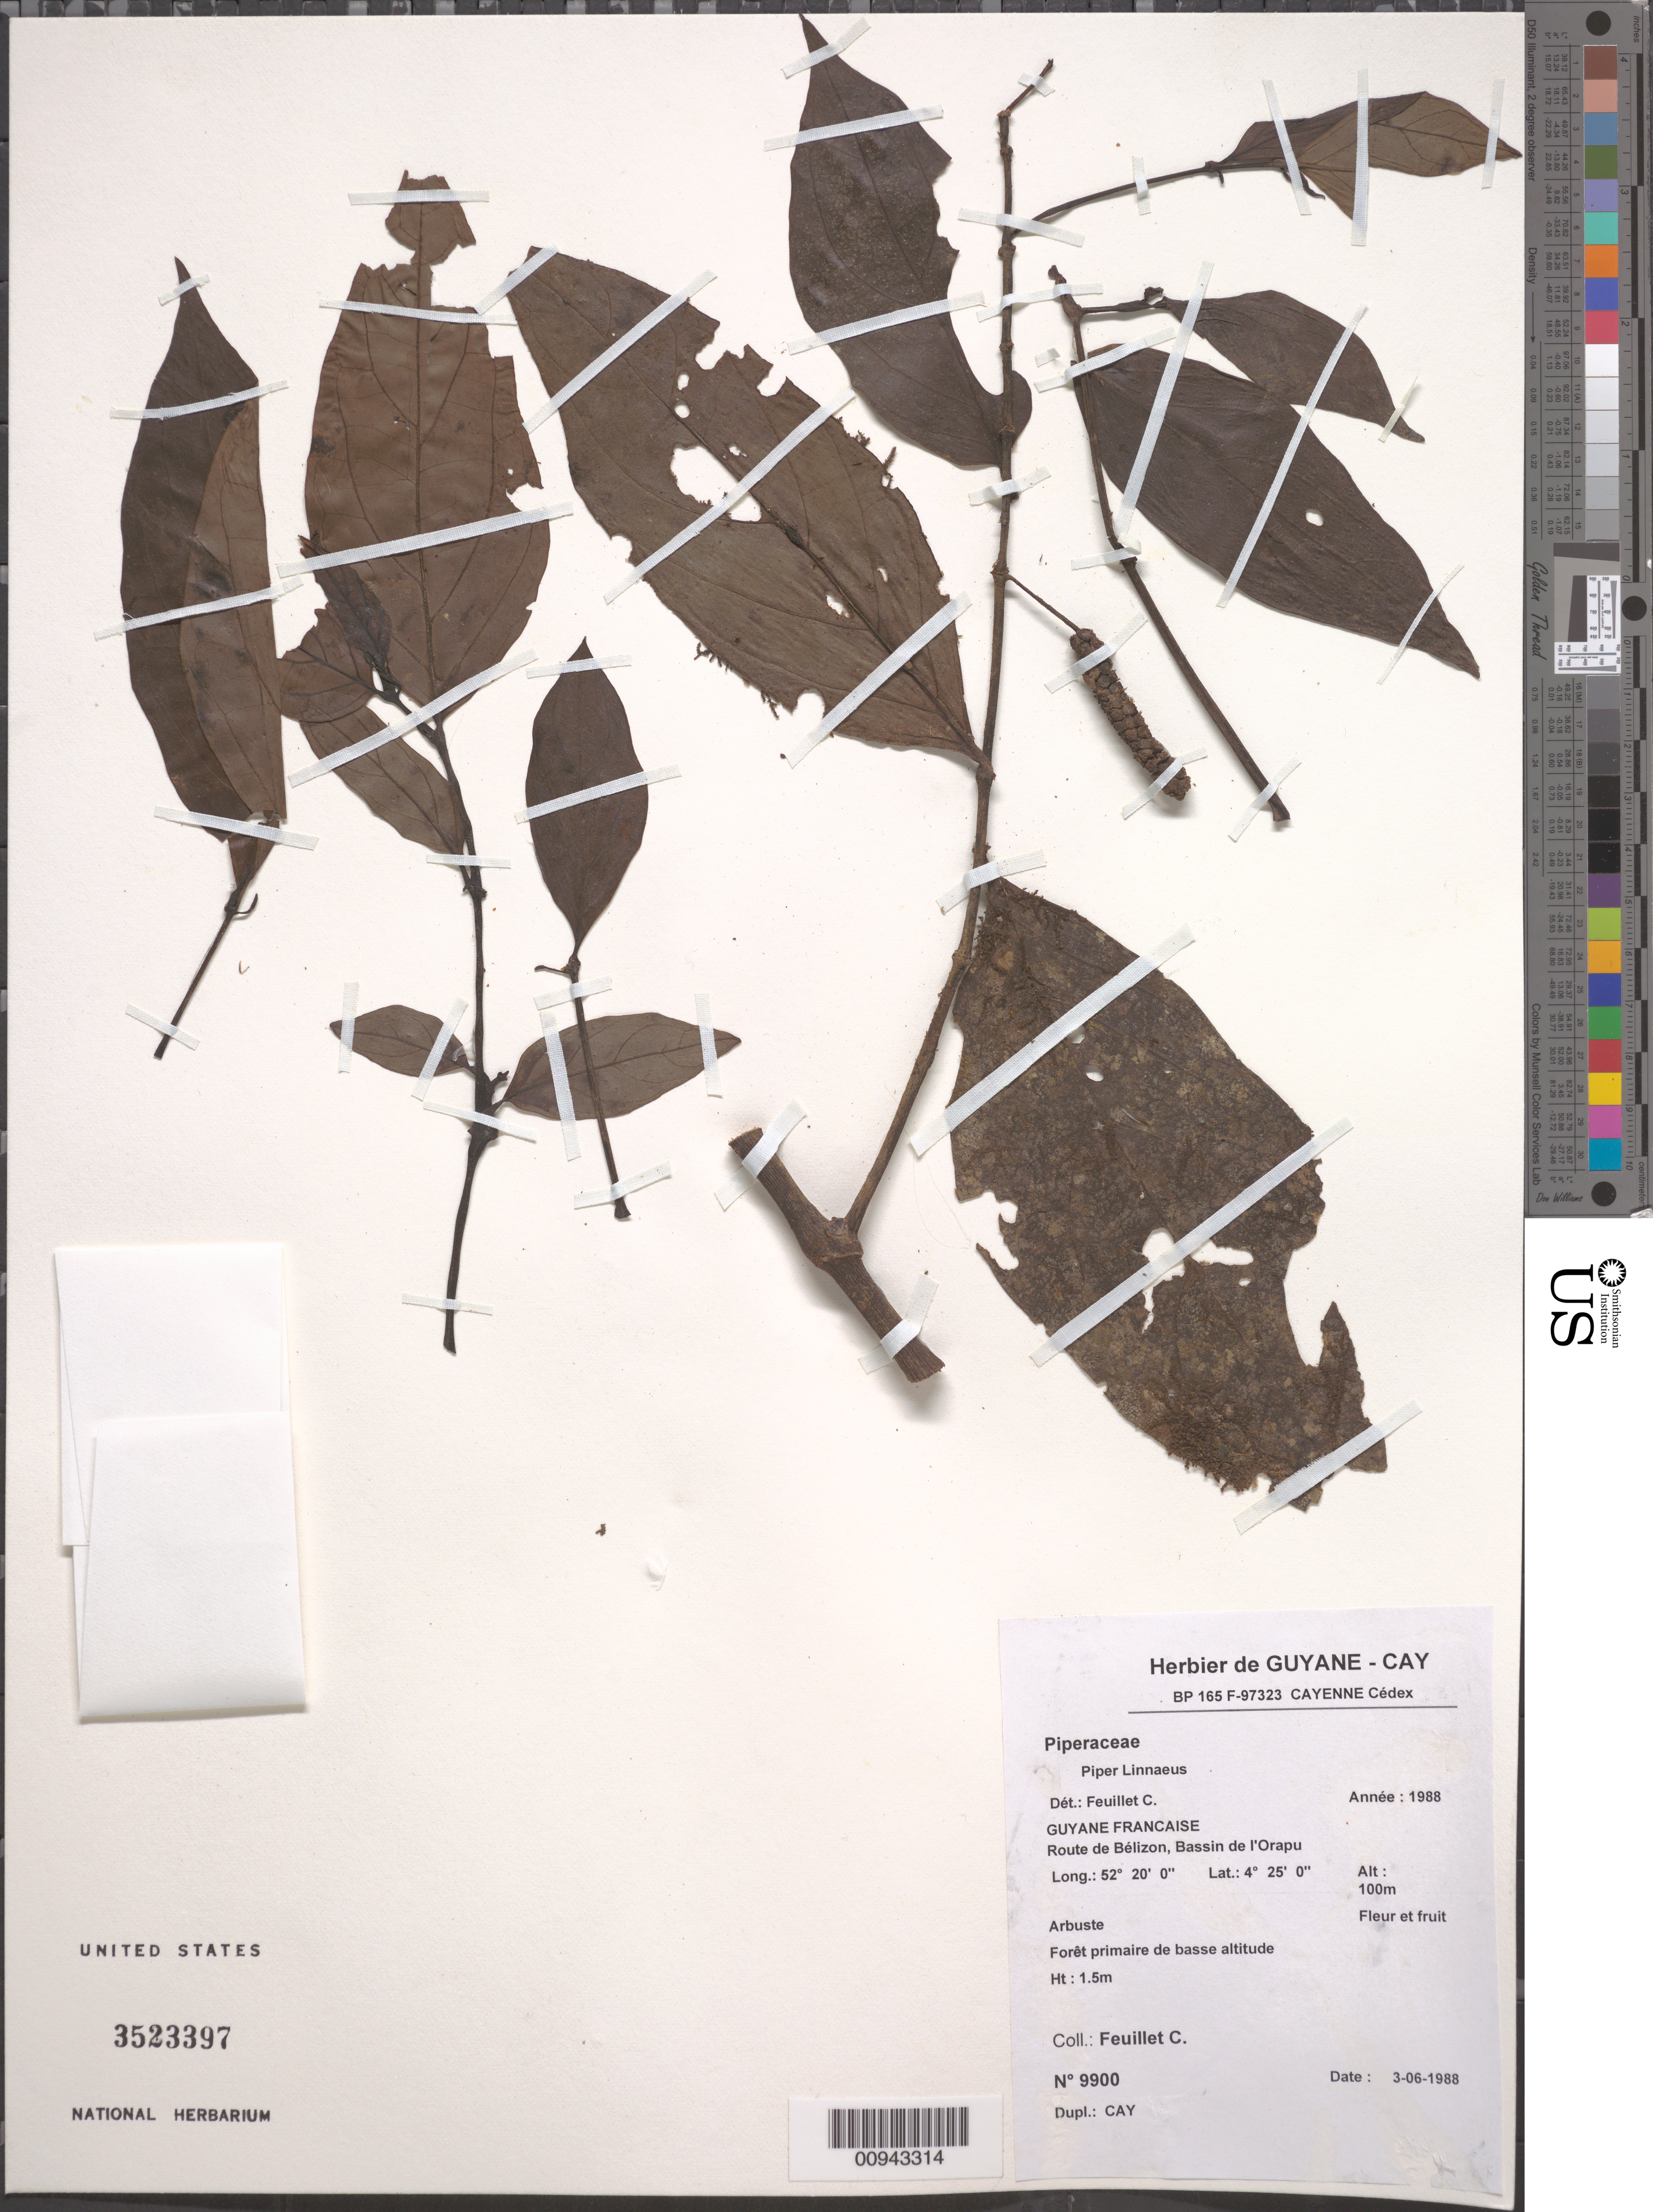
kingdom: Plantae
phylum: Tracheophyta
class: Magnoliopsida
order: Piperales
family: Piperaceae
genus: Piper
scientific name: Piper sp.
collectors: C. Feuillet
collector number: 9900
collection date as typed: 3 Jun 1988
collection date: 1988-06-03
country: French Guiana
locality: Route de Bélizon, Bassin de l'Orapu.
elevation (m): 100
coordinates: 4 25 0 ?, 52 20 0 ?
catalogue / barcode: US 3523397